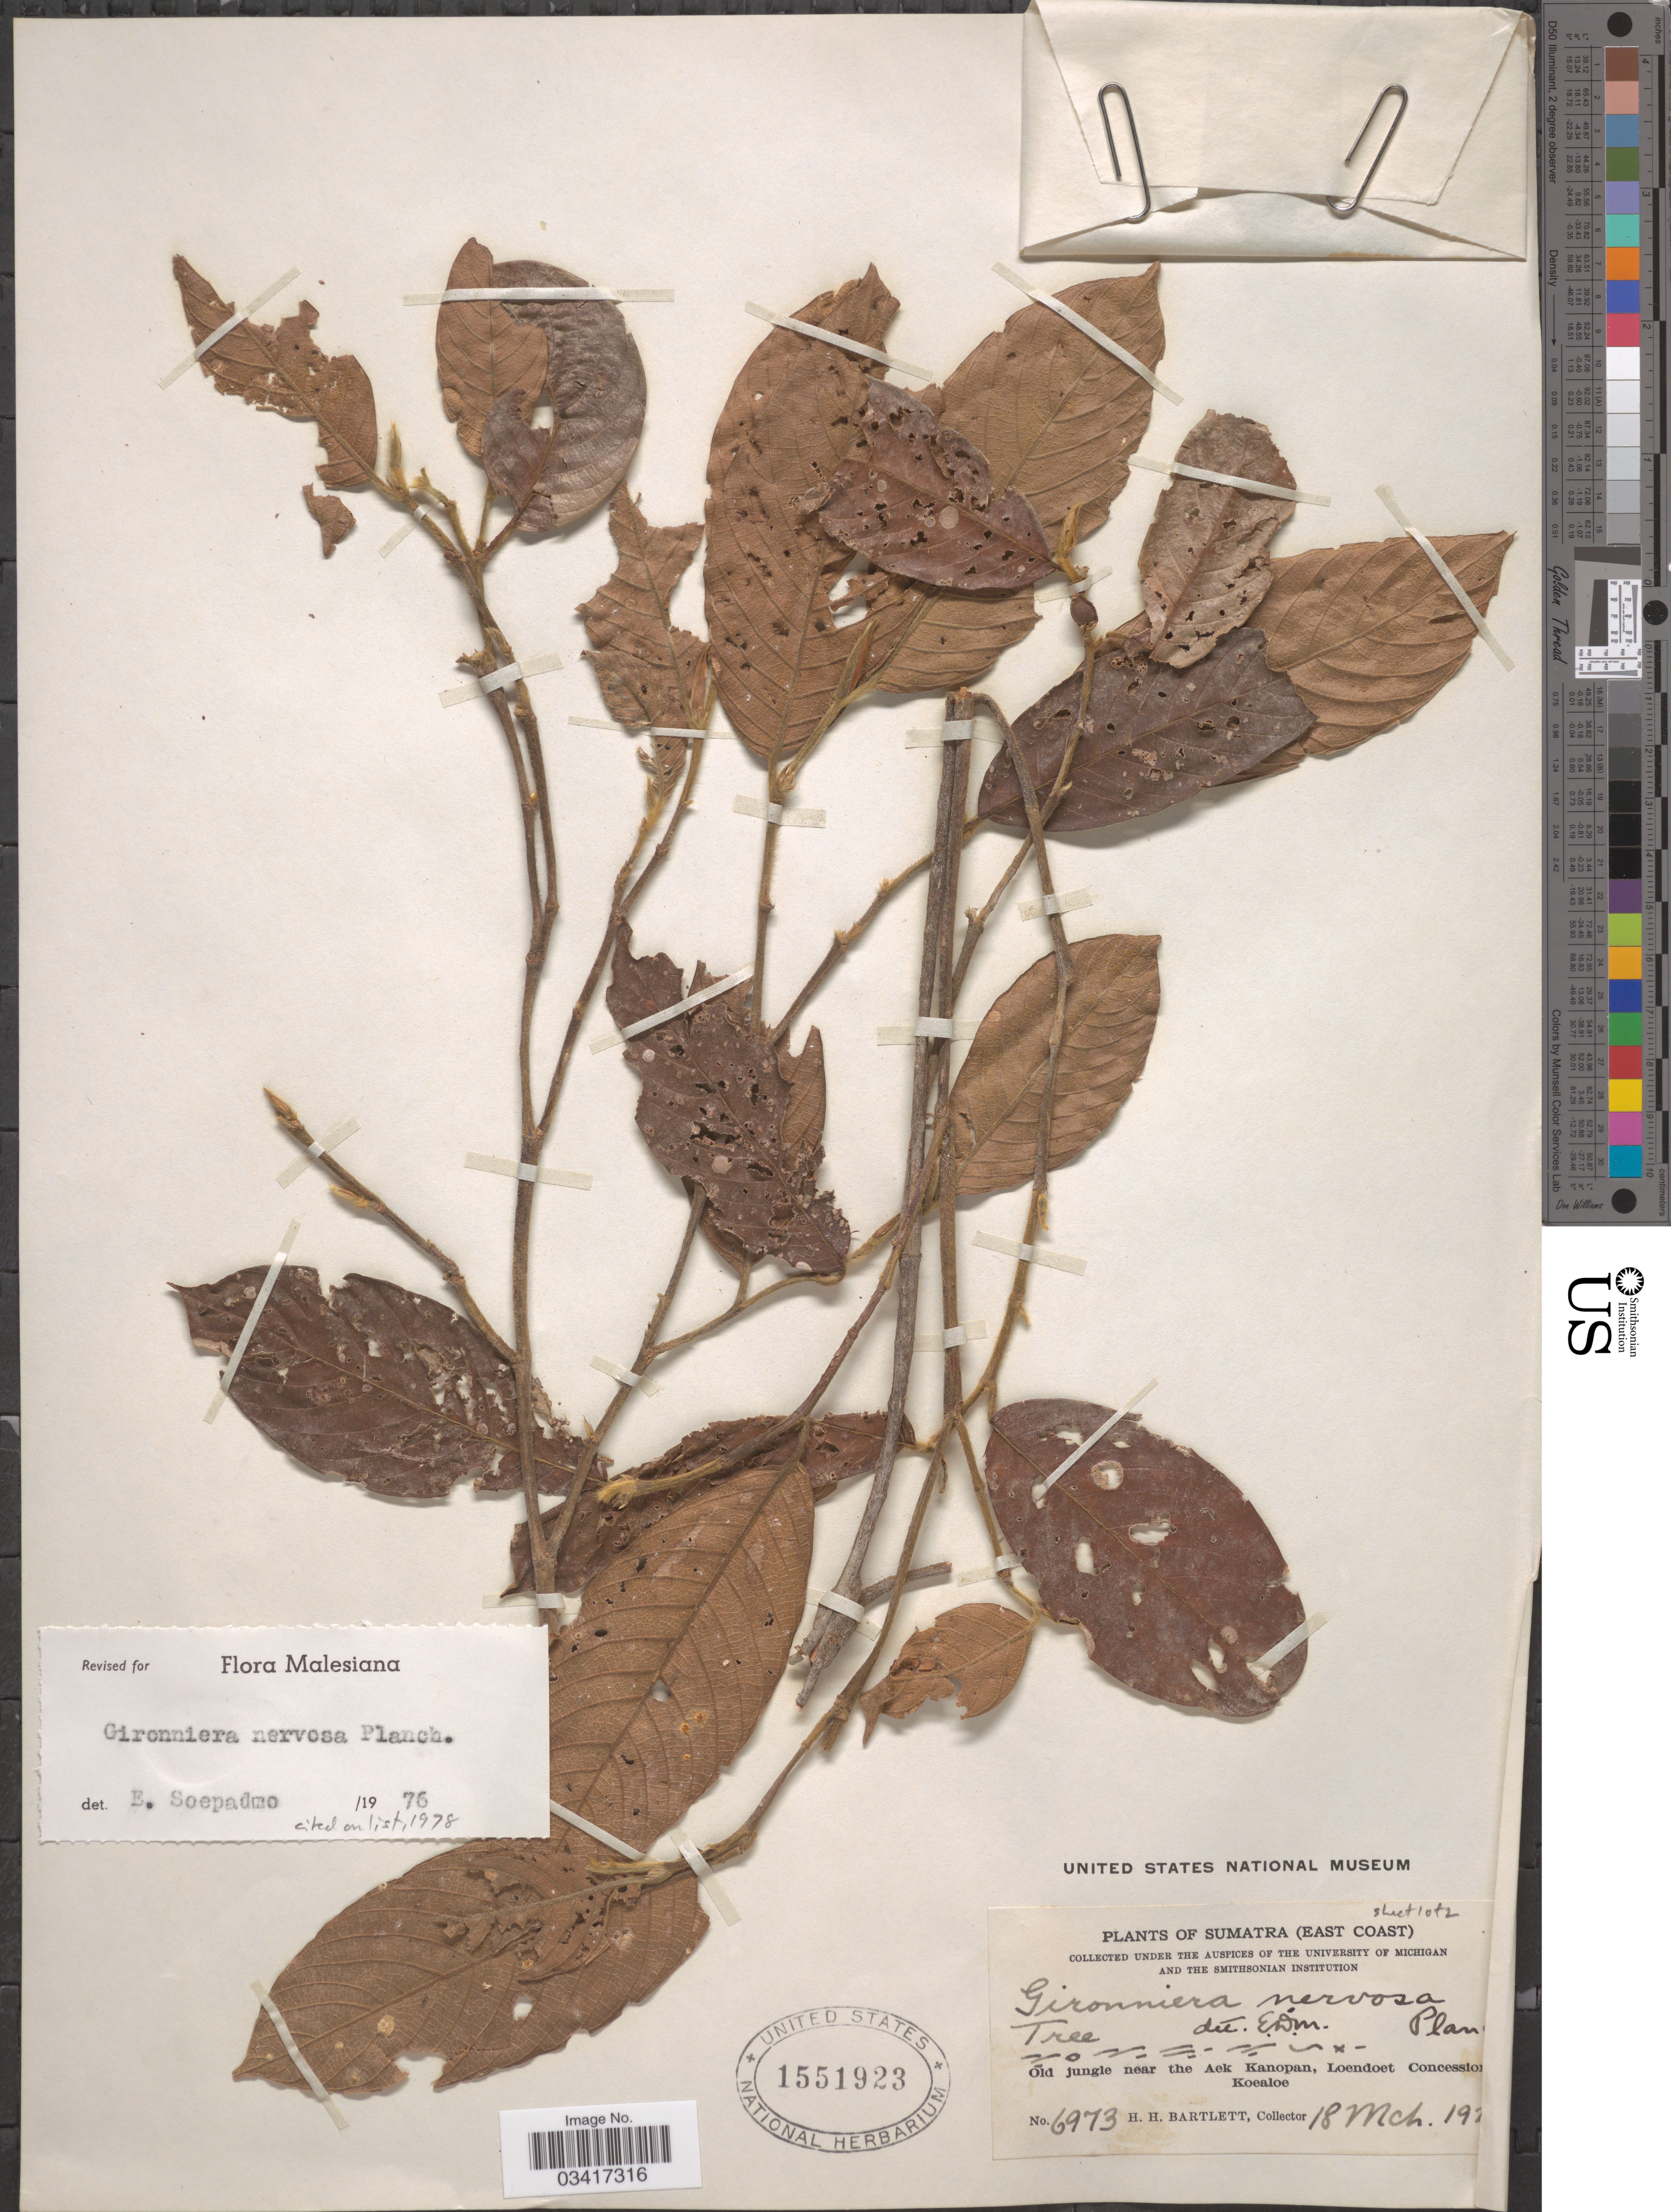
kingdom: Plantae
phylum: Tracheophyta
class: Magnoliopsida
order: Rosales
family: Cannabaceae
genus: Gironniera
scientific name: Gironniera nervosa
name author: Planch.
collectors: H. H. Bartlett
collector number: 6973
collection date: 1922-03-18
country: Indonesia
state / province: Sumatra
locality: (East Coast). Old jungle near the Aek Kanopan, Loendoet Concession, Koealoe.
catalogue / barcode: US 1551923